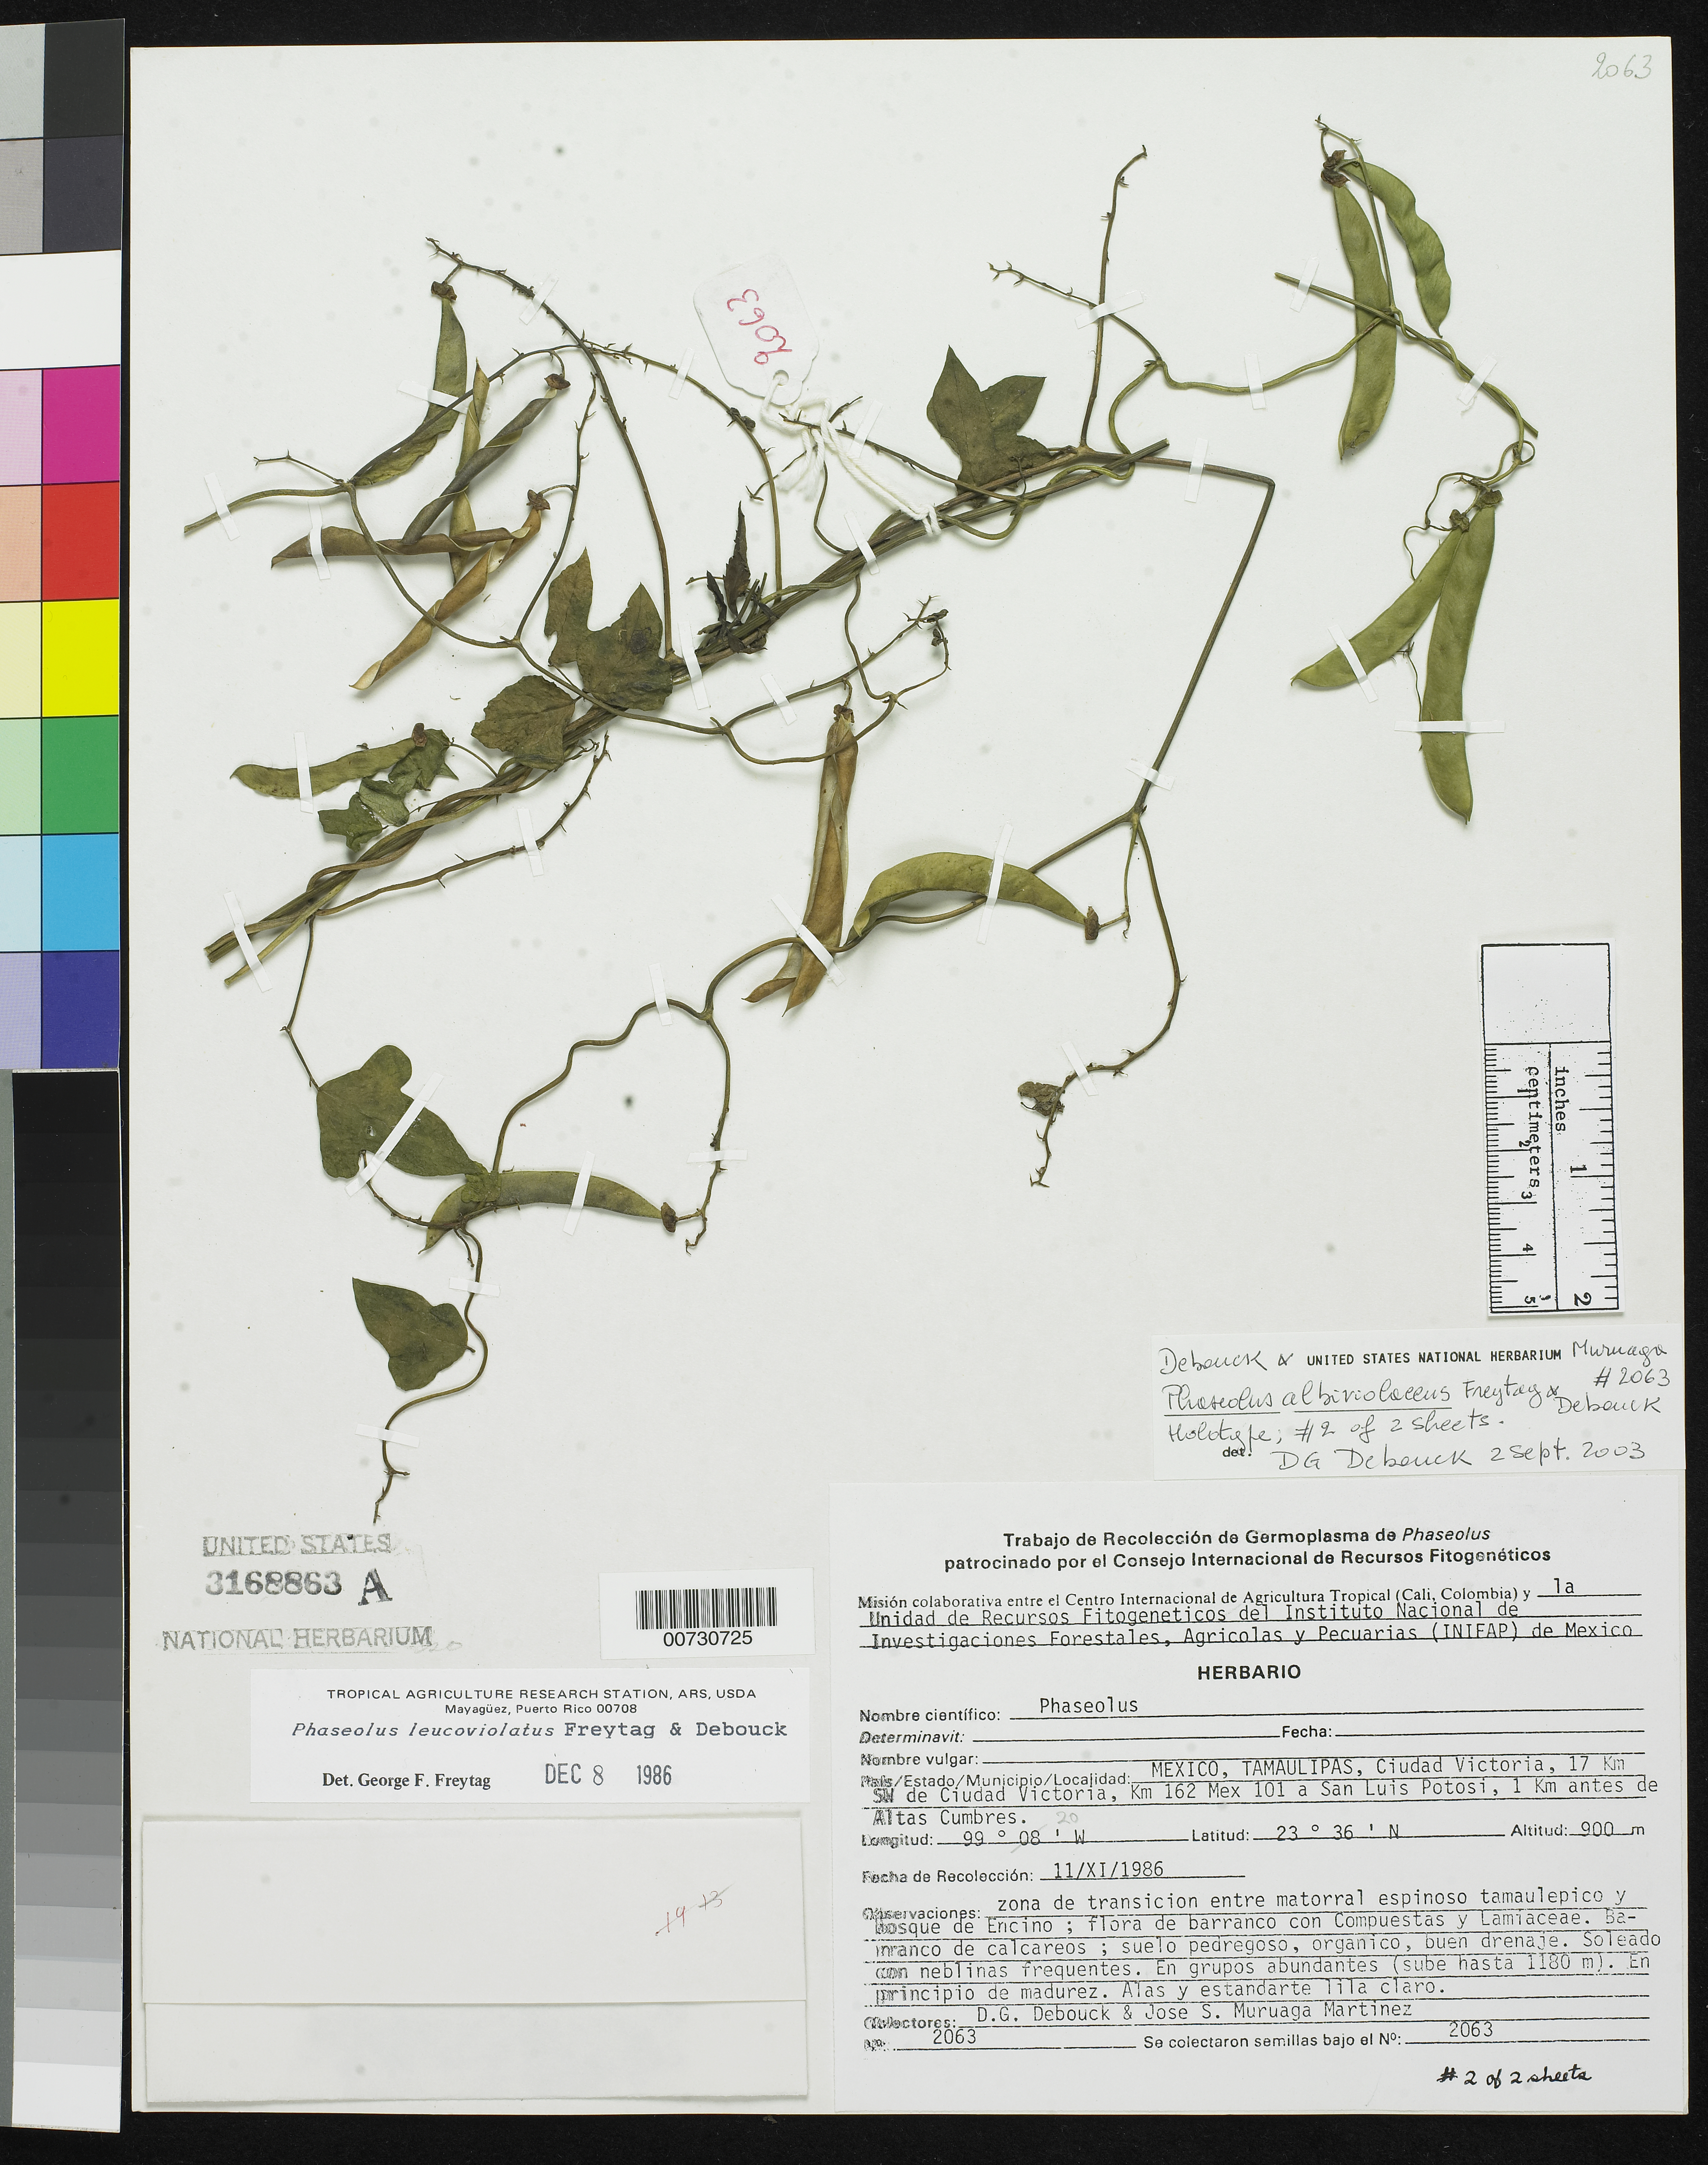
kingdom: Plantae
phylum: Tracheophyta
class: Magnoliopsida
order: Fabales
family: Fabaceae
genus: Phaseolus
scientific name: Phaseolus albiviolaceus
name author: Freytag & Debouck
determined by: Debouck, D. G.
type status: Holotype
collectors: D. Debouck & J. Muruaga Martinez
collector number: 2063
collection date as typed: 11 Nov 1986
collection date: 1986-11-11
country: Mexico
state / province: Tamaulipas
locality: Ciudad Victoria, 17 km SW de Ciudad Victoria, km 162 MEX 101 a San Luis Potosi, 1 km antes de Altas Cumbres.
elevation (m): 900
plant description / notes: Holotype mounted on 2 sheets.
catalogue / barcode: US 3168863A